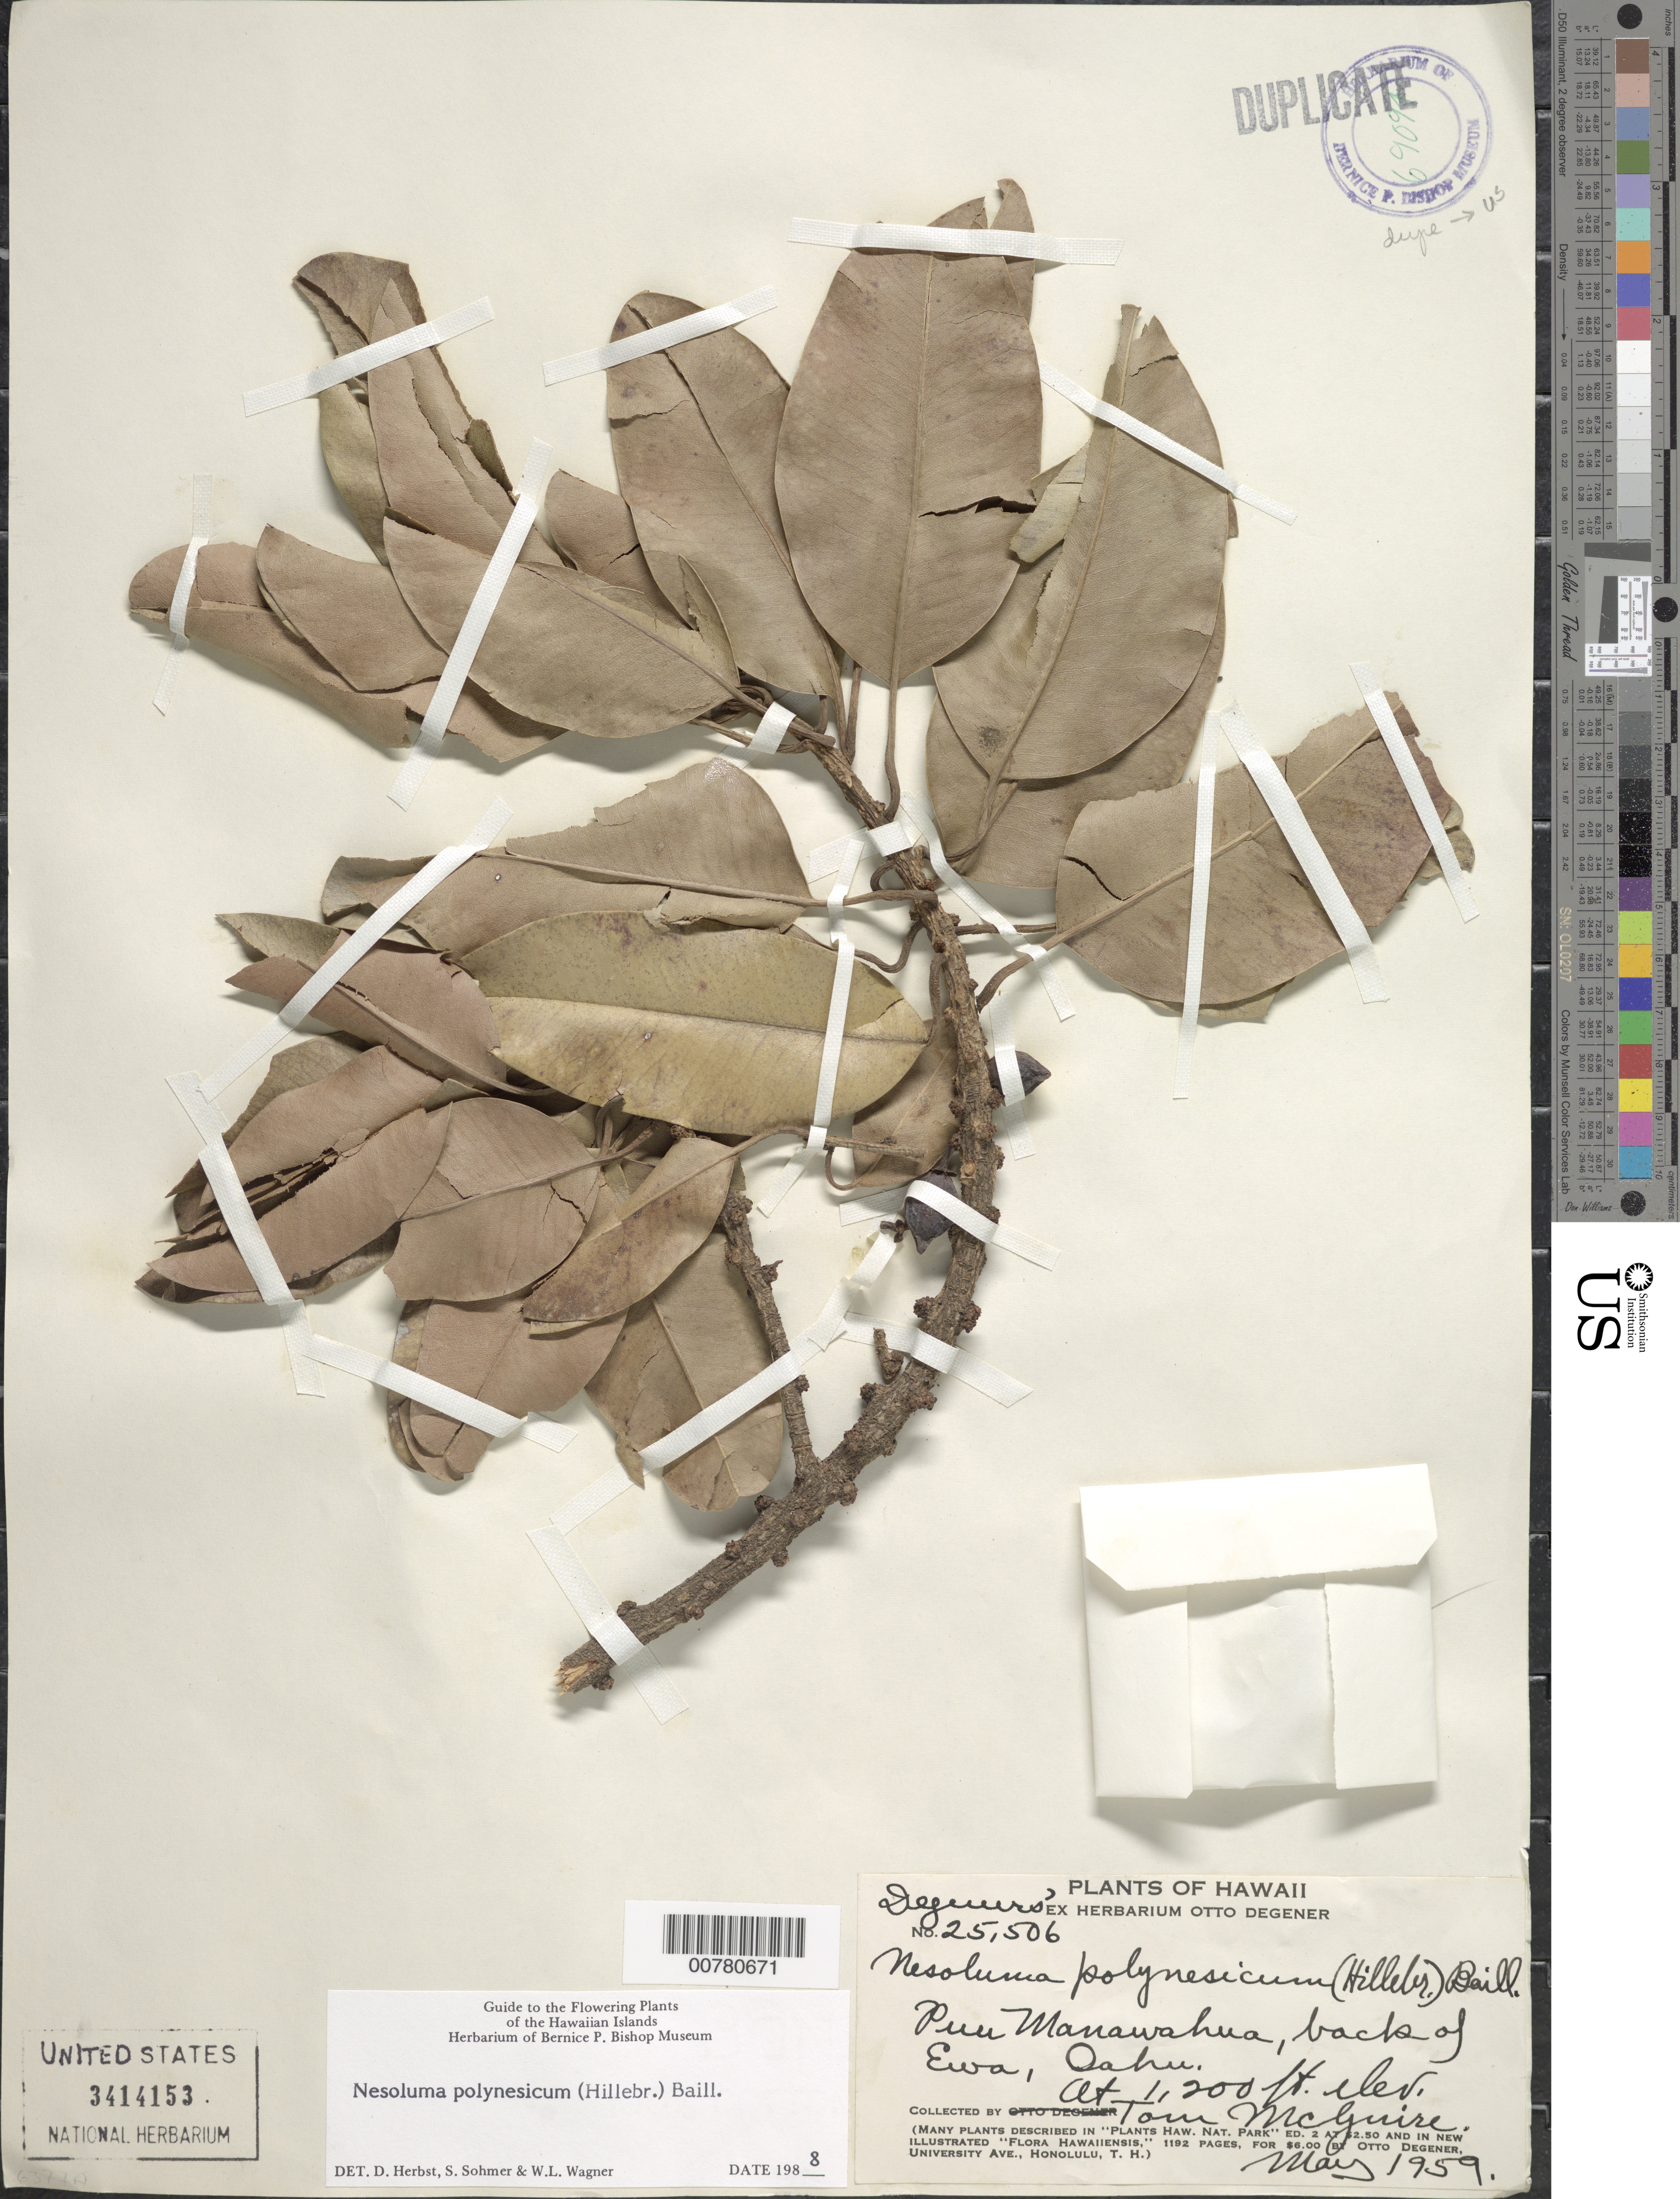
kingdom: Plantae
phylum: Tracheophyta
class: Magnoliopsida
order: Ericales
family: Sapotaceae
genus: Sideroxylon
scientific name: Sideroxylon polynesicum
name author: (Hillebr.) Smedmark & Anderb.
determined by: Wagner, W. L., (BOT), Smithsonian Institution - National Museum of Natural History (UNITED STATES)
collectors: O. Degener & T. Mcguire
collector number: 25506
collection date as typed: May 1959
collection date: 1959-05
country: United States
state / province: Hawaii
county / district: Honolulu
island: Oahu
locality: Puu Manawahua, back of Ewa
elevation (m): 365.8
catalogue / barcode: US 3414153